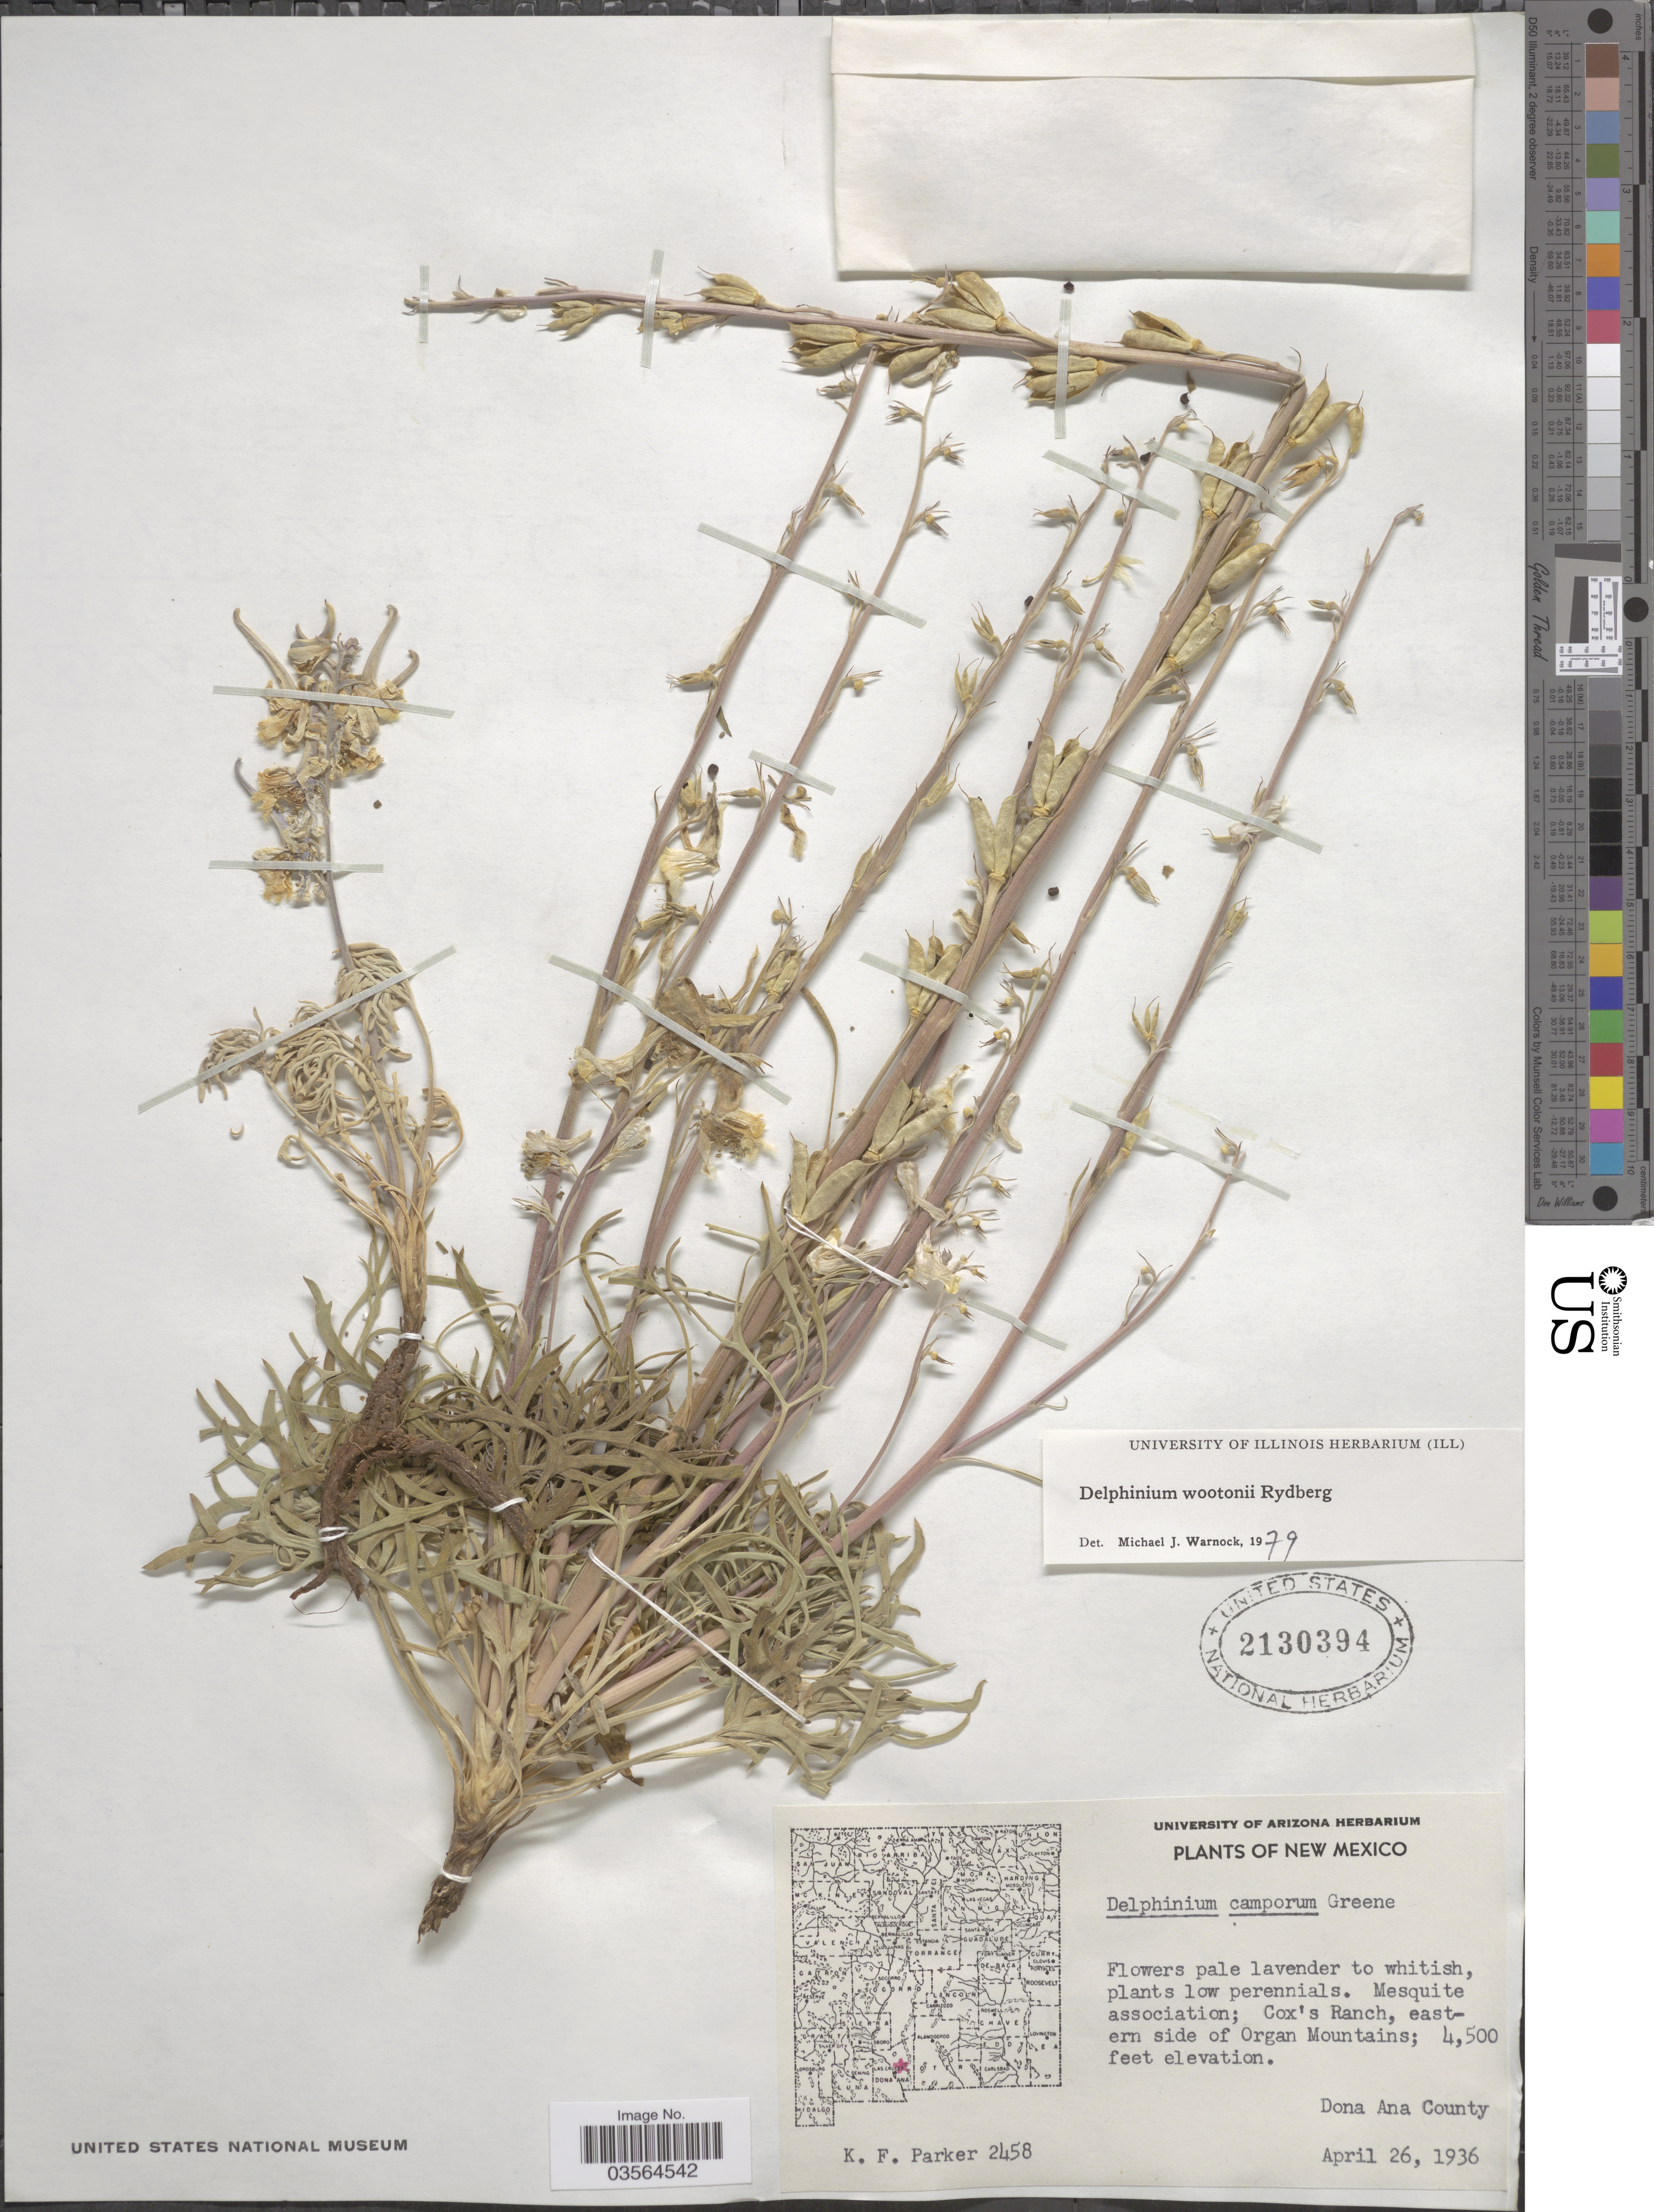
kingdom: Plantae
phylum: Tracheophyta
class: Magnoliopsida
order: Ranunculales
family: Ranunculaceae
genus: Delphinium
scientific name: Delphinium wootonii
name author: Rydb.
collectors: K. F. Parker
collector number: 2458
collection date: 1936-04-26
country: United States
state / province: New Mexico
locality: Cox's Ranch, eastern side of Organ Mountains. Dona Ana County.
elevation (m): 1372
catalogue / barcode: US 2130394